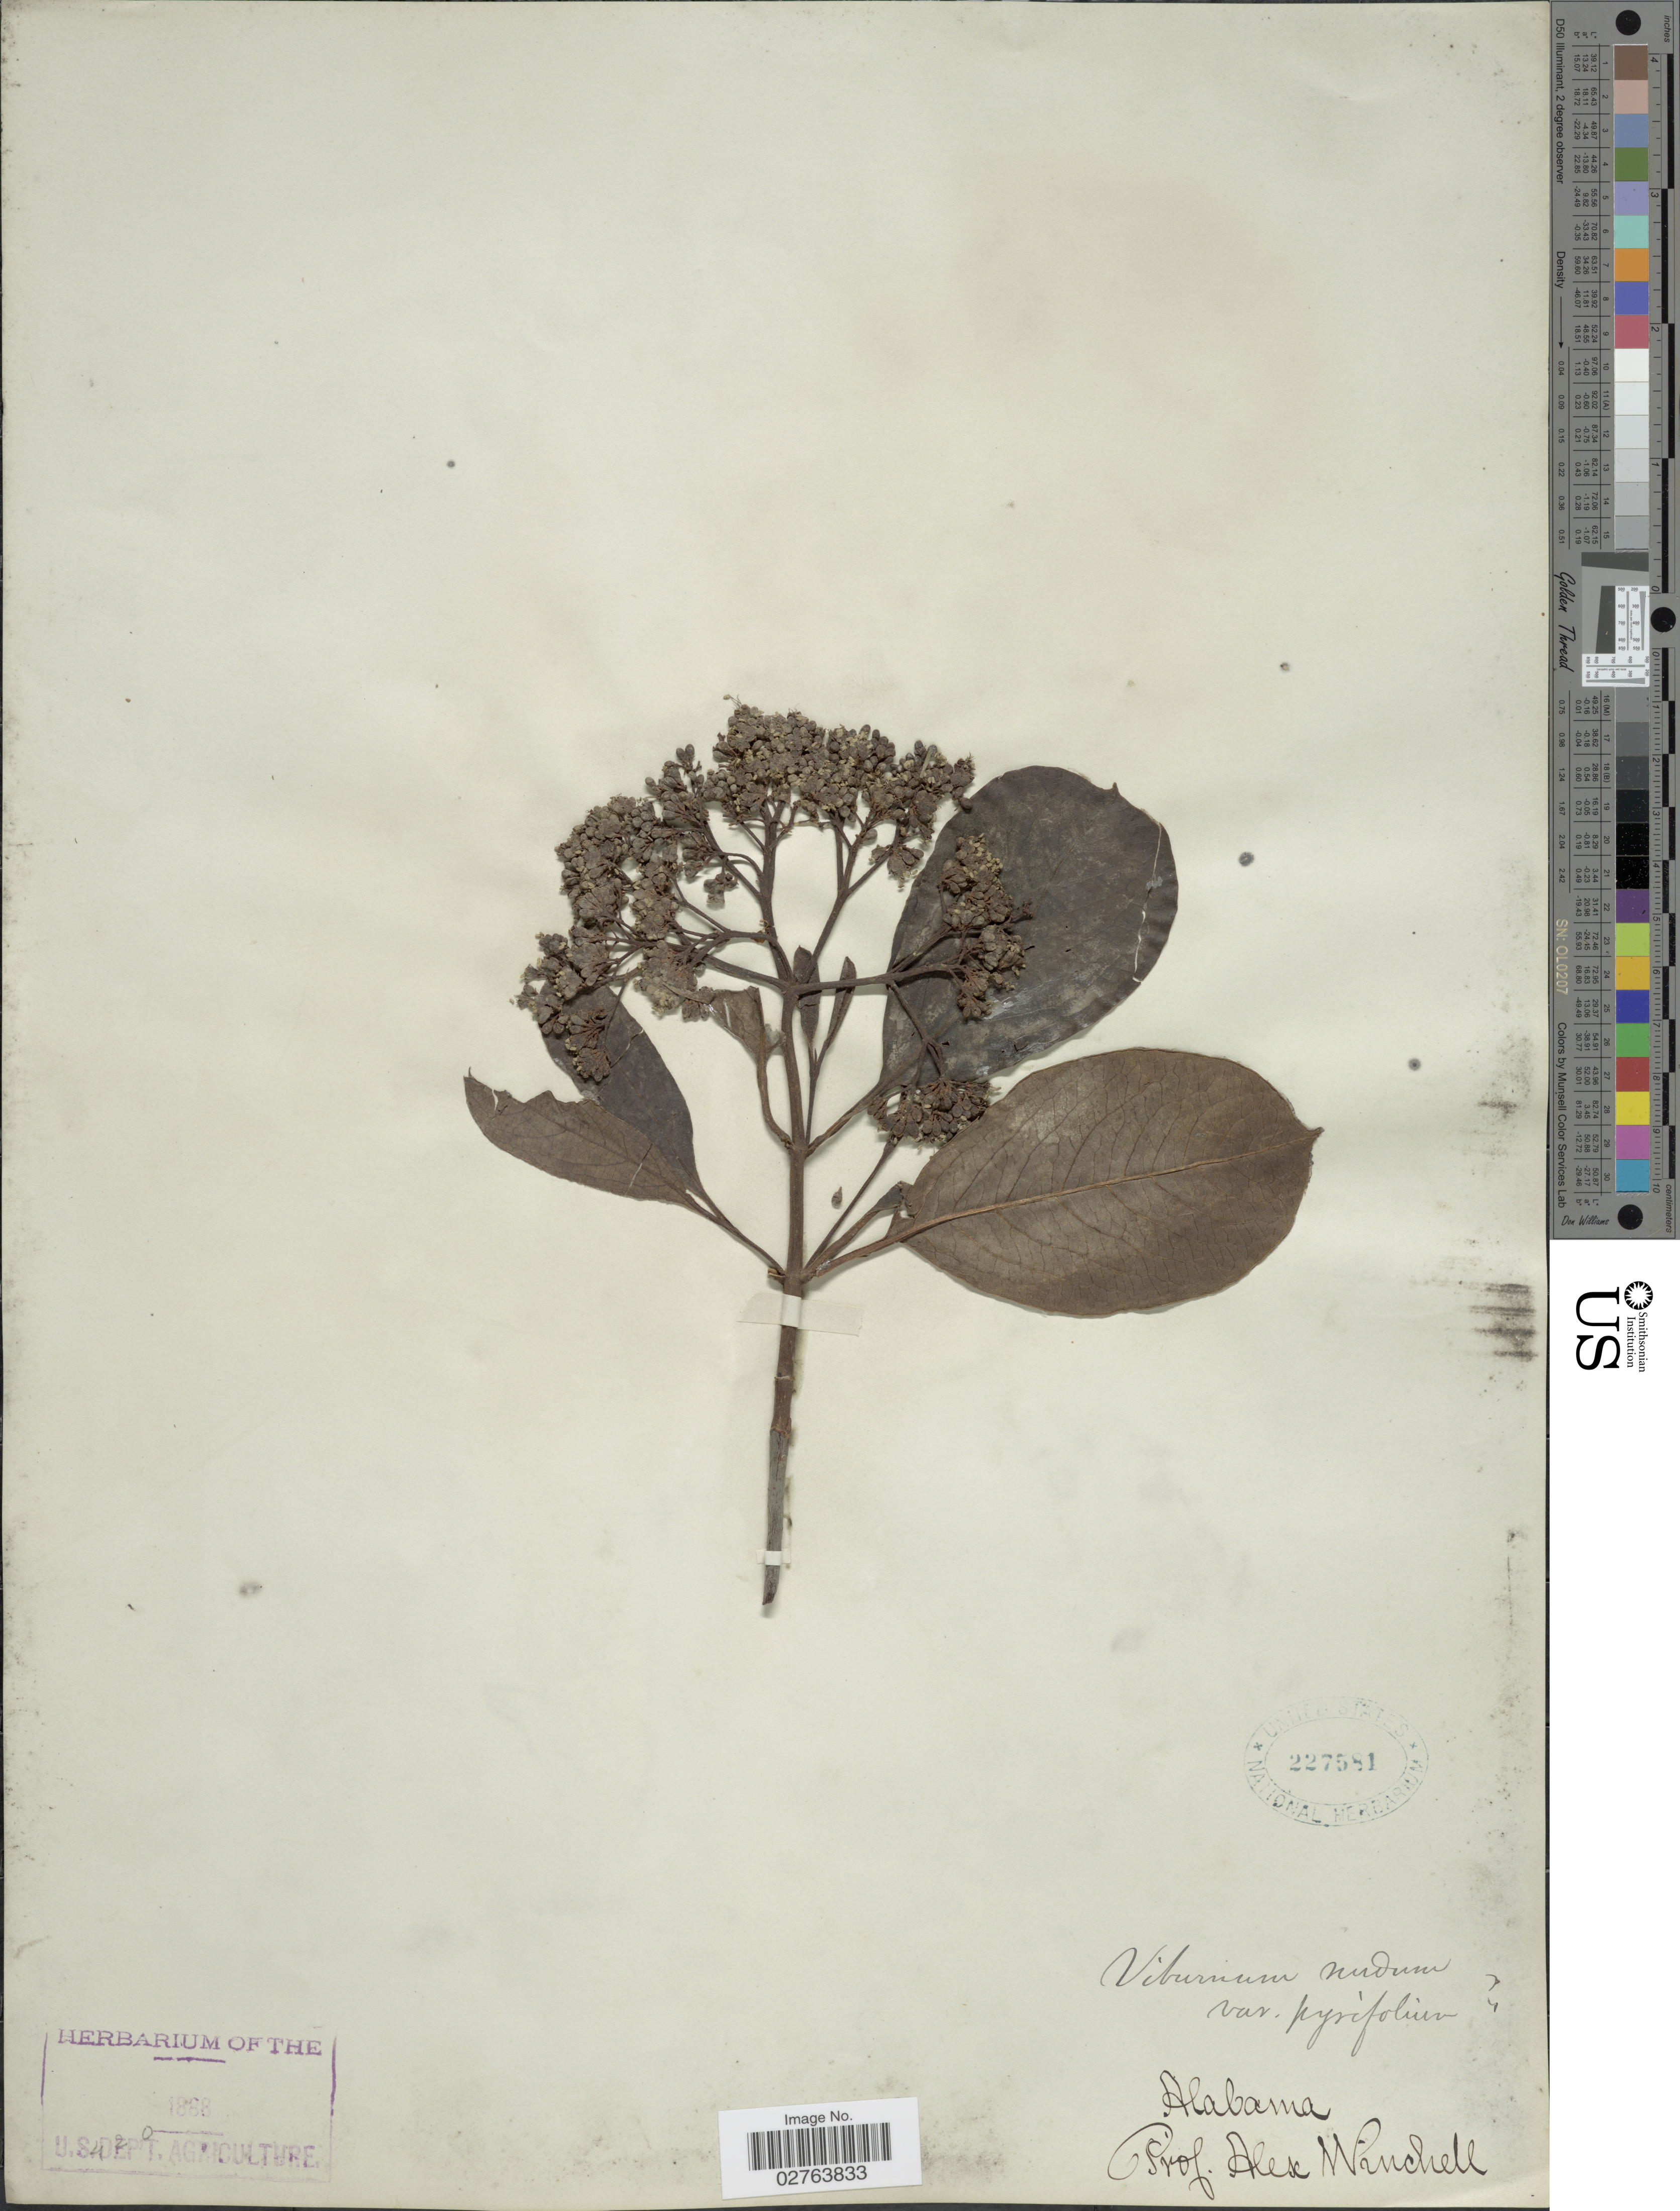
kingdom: Plantae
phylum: Tracheophyta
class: Magnoliopsida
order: Dipsacales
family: Viburnaceae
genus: Viburnum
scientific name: Viburnum nudum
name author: L.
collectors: A. Winchell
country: United States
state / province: Alabama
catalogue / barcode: US 227581